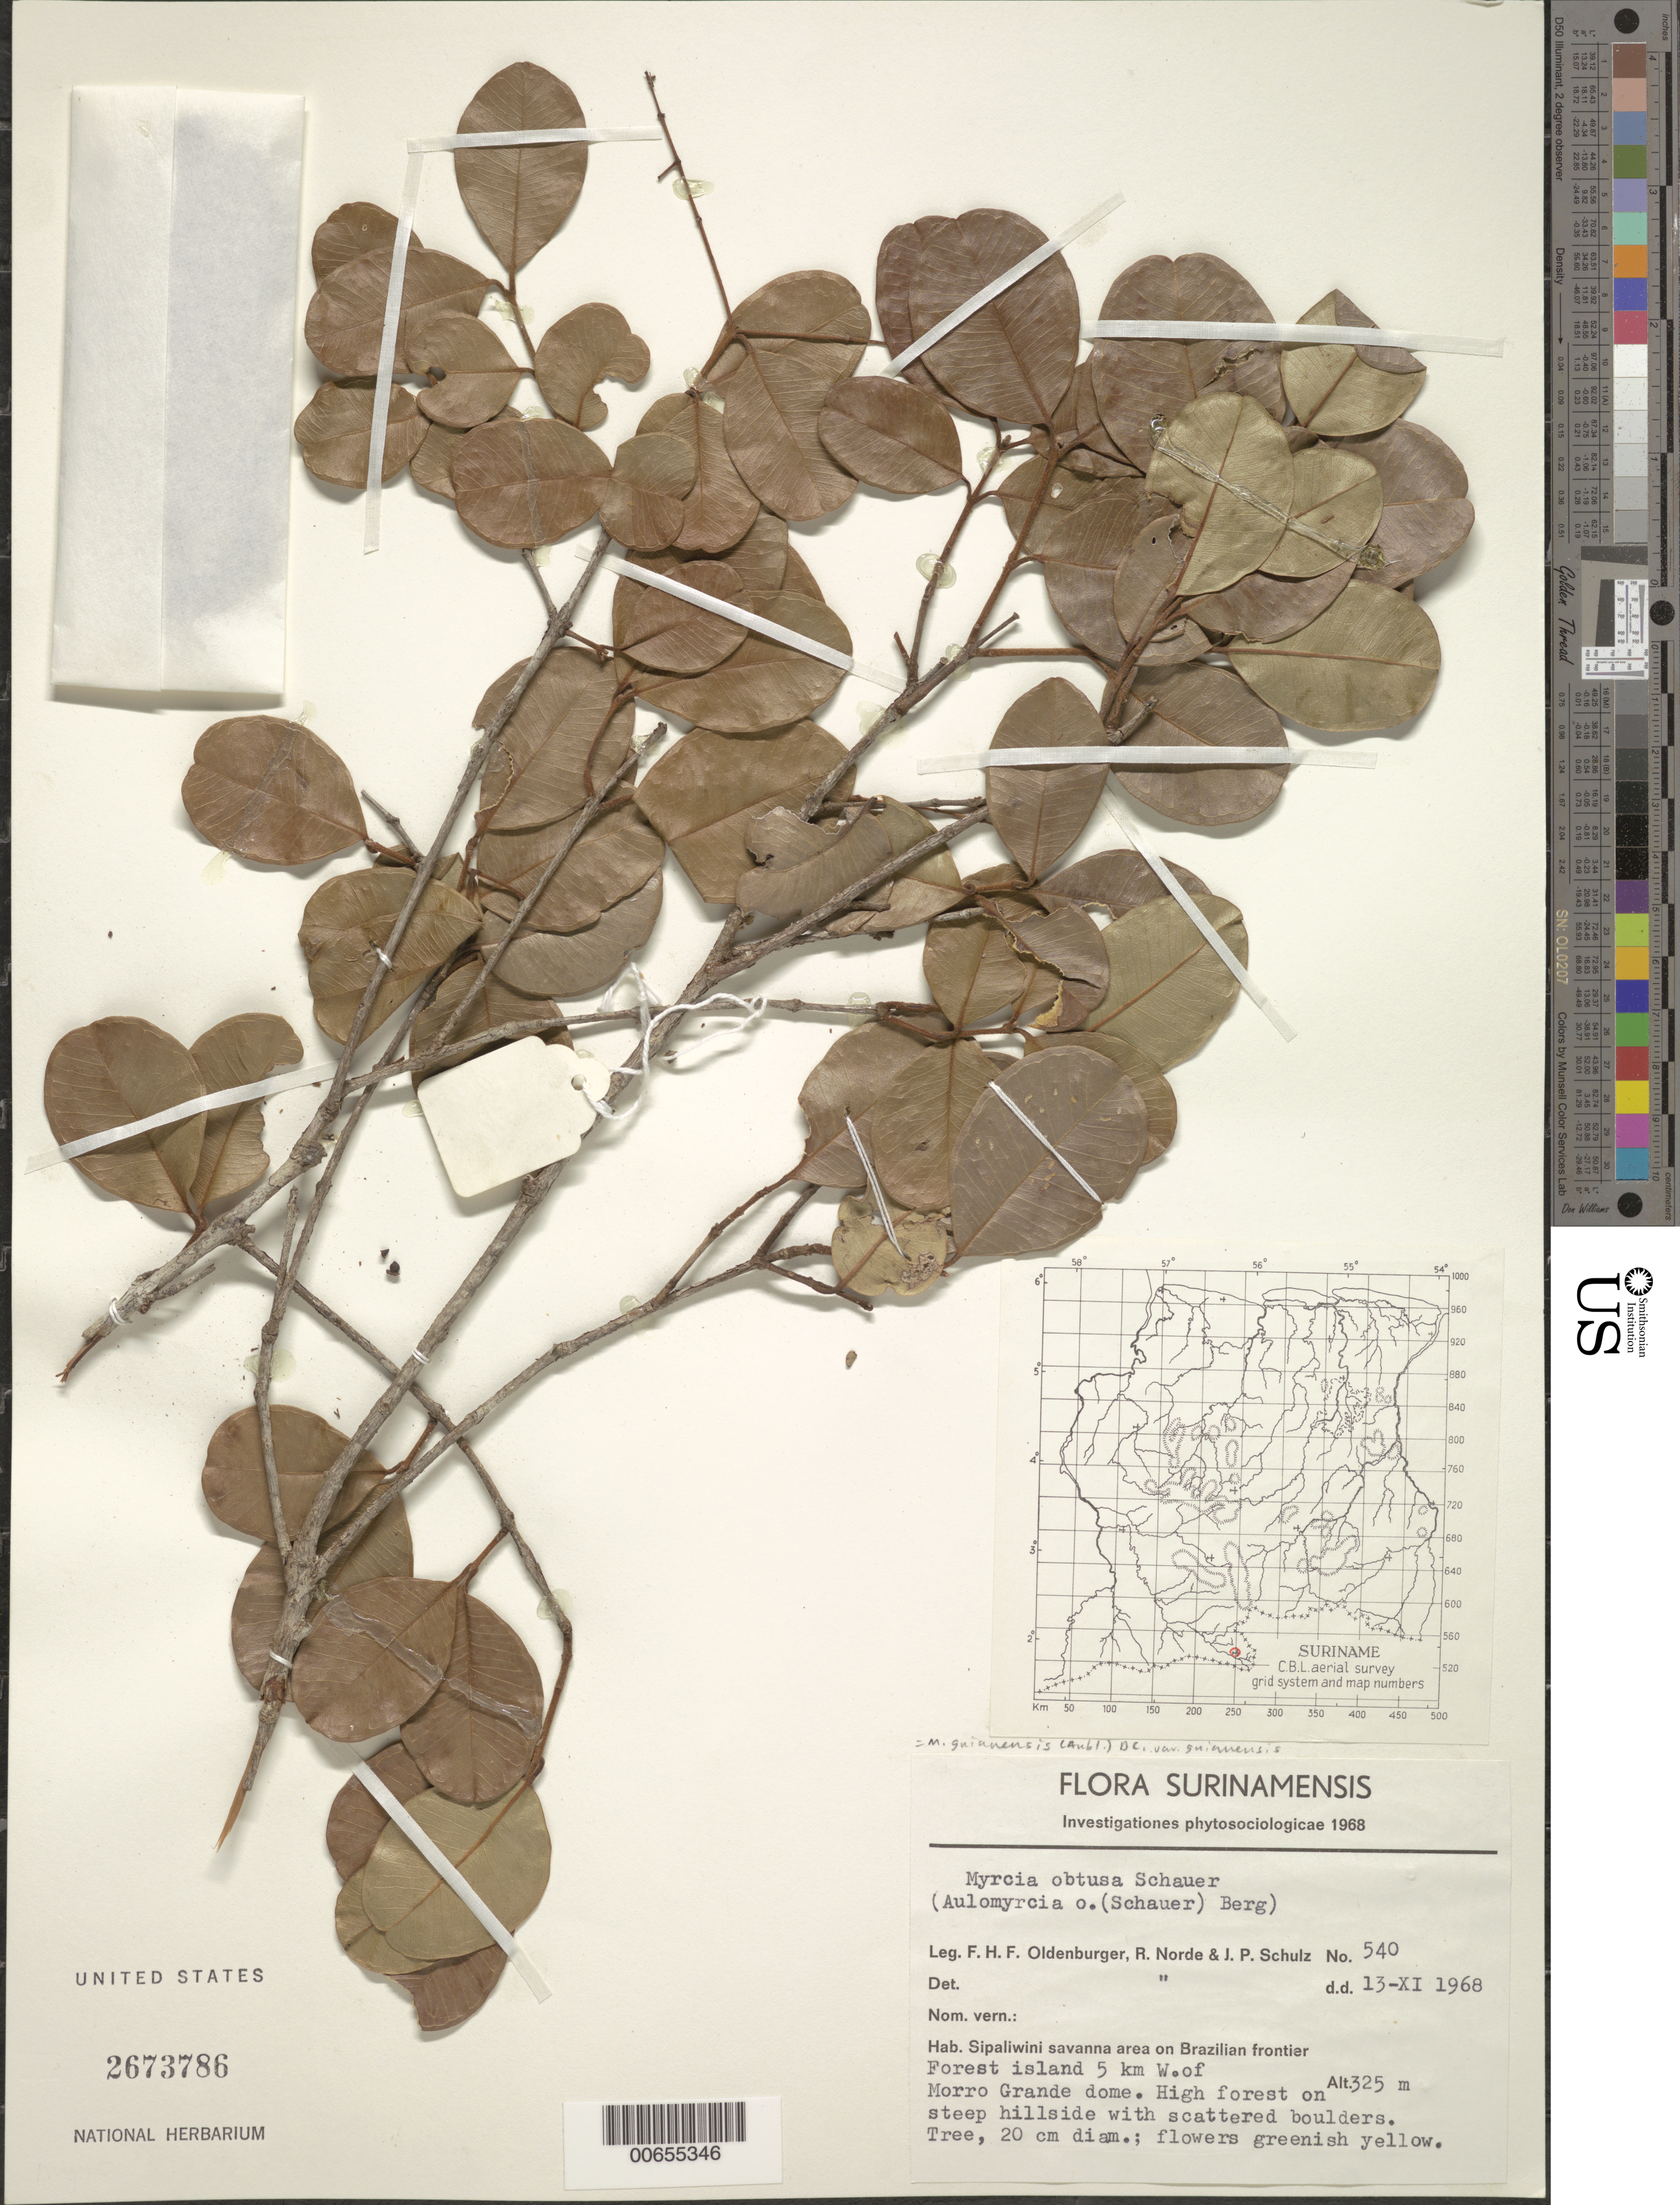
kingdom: Plantae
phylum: Tracheophyta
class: Magnoliopsida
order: Myrtales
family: Myrtaceae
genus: Myrcia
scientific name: Myrcia guianensis var. guianensis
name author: (Aubl.) DC.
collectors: F. Oldenburger, R. Norde & J. P. Schulz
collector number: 540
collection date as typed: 13-Nov-68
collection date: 1968-11-13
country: Suriname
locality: Sipaliwini Savanna, Brazilian frontier, 5 km W of Morro Grande dome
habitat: High forest on steep hillside with scattered boulders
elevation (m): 325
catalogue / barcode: US 2673786